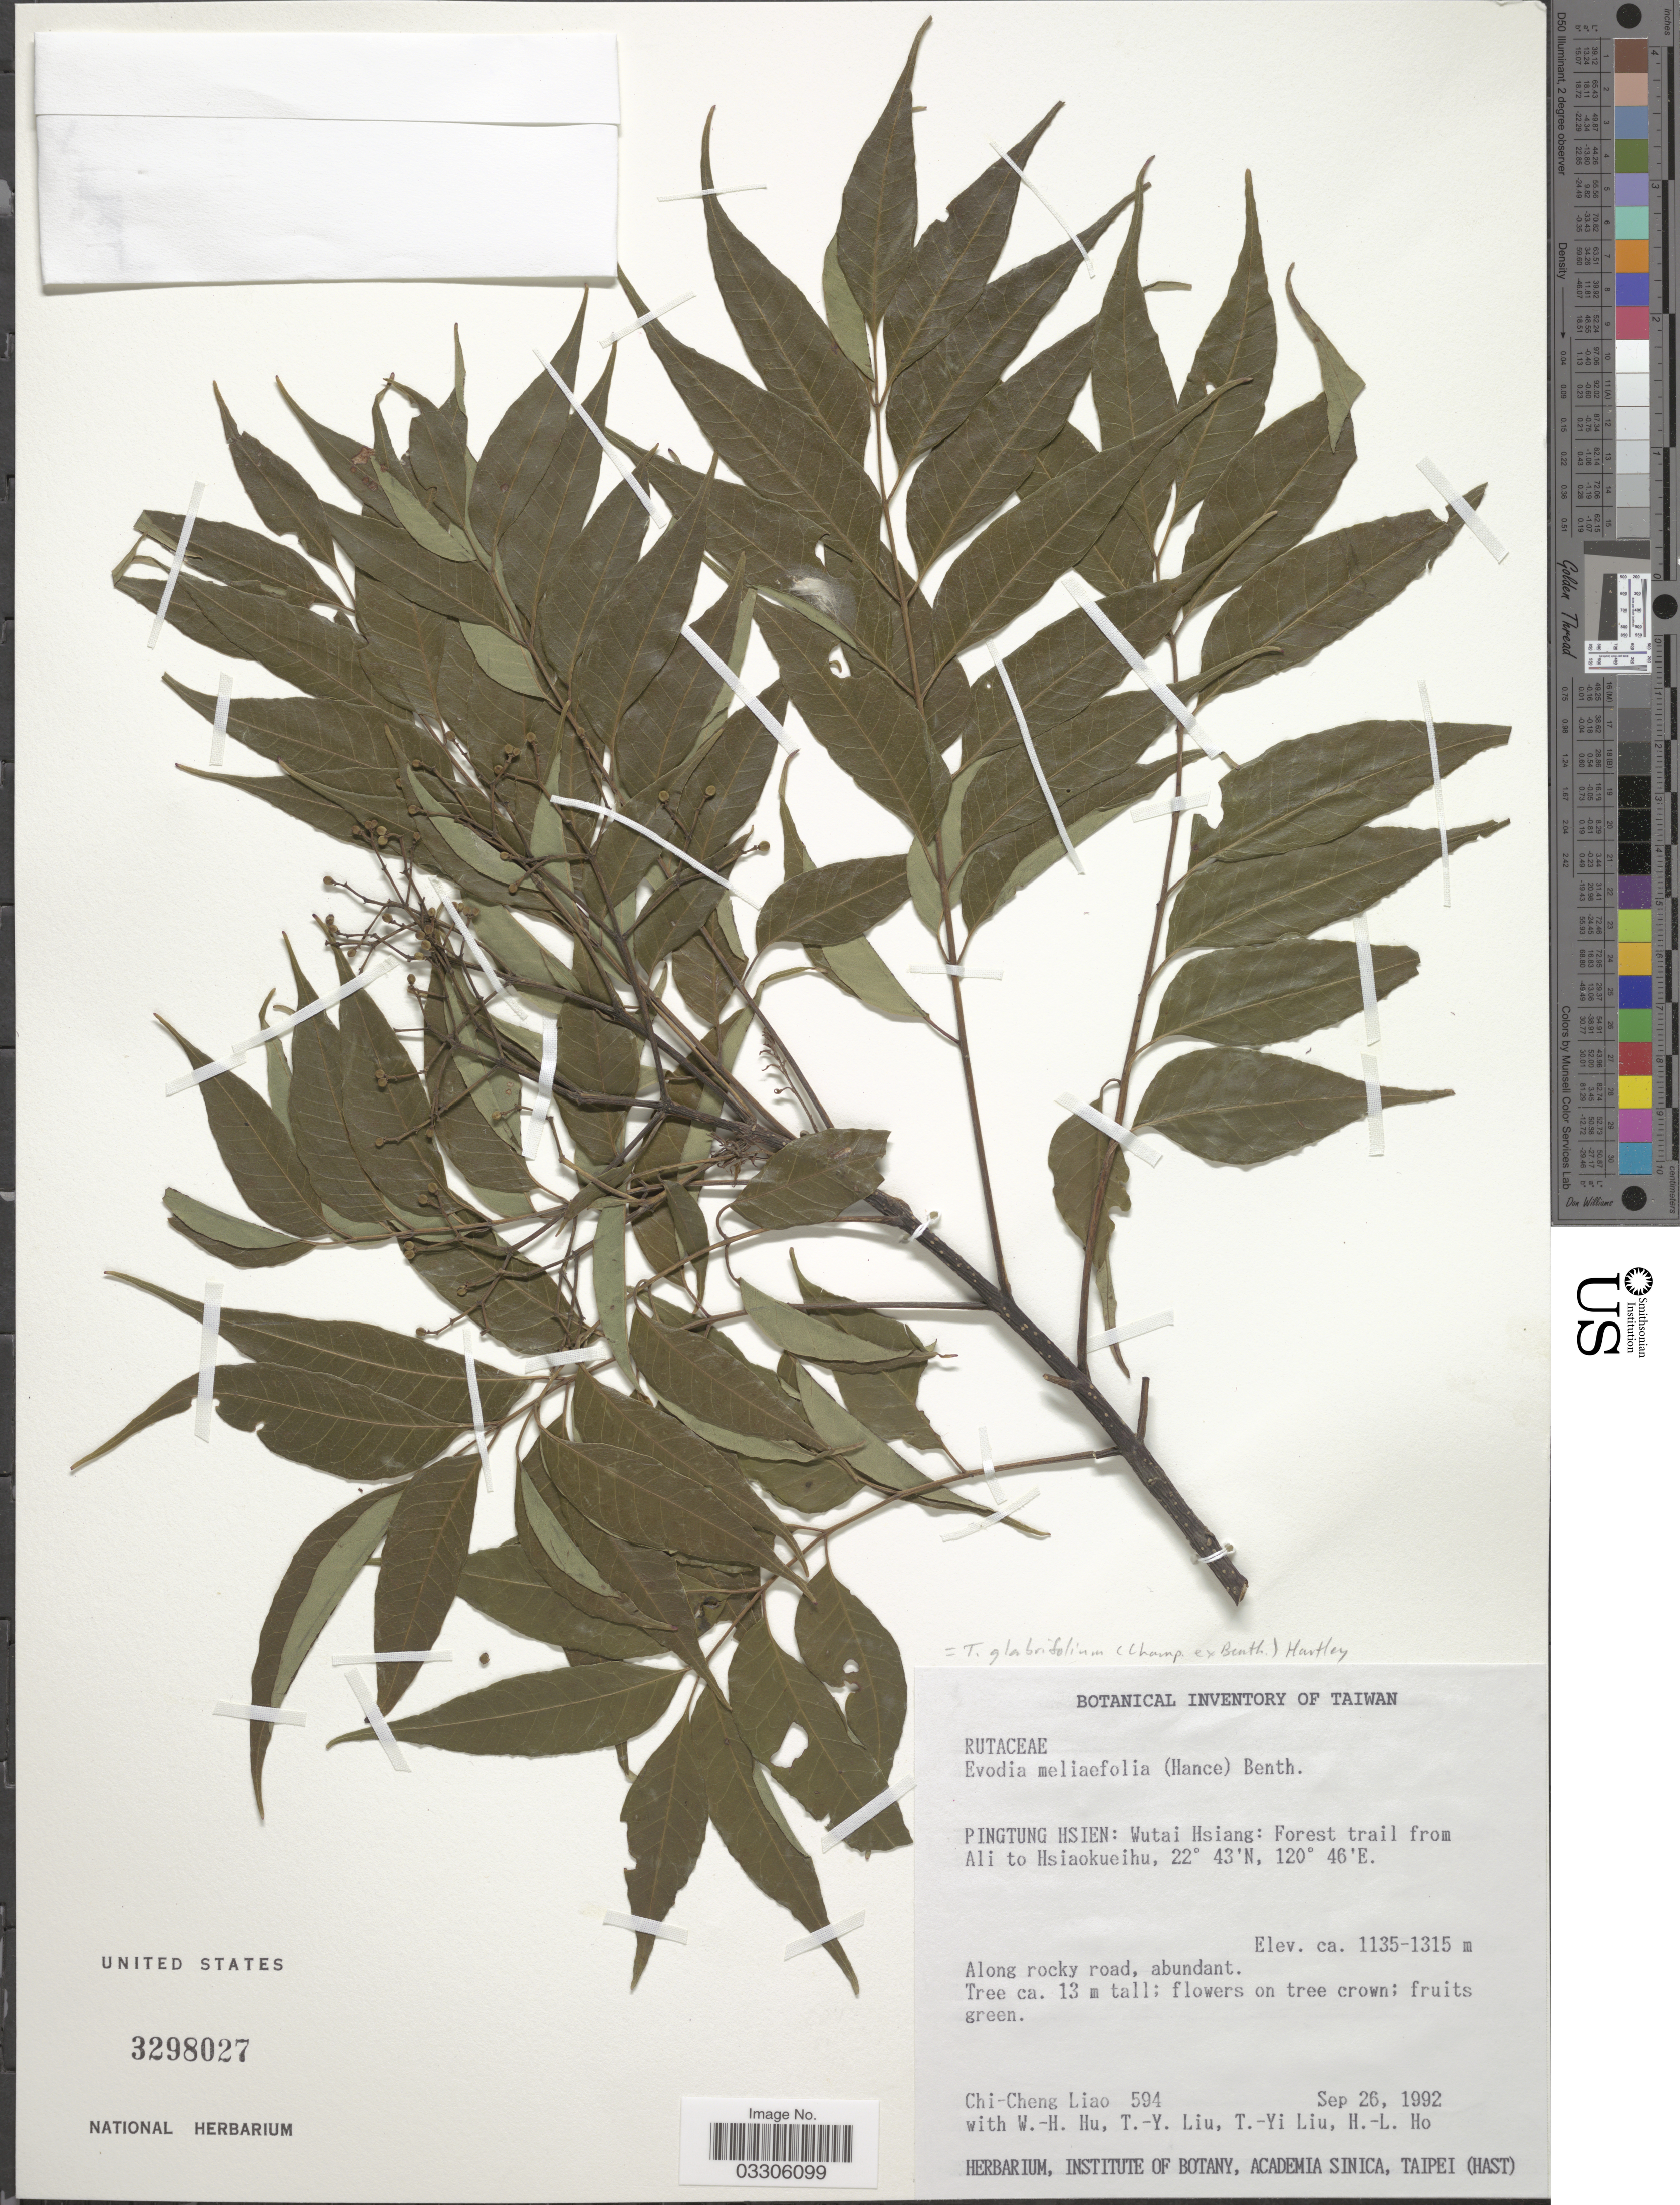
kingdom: Plantae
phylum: Tracheophyta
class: Magnoliopsida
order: Sapindales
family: Rutaceae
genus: Tetradium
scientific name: Tetradium glabrifolium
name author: (Champ. ex Benth.) T.G. Hartley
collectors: C. Liao, W. H. Hu, T. Y. Liu, T. Y. Liu & H. Ho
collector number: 594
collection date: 1992-09-26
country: Taiwan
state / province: Pingtung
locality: Pingtung Hsien: Wutai Hsiang: Forest trail from Ali to Hsiaokueihu.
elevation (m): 1135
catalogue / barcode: US 3298027